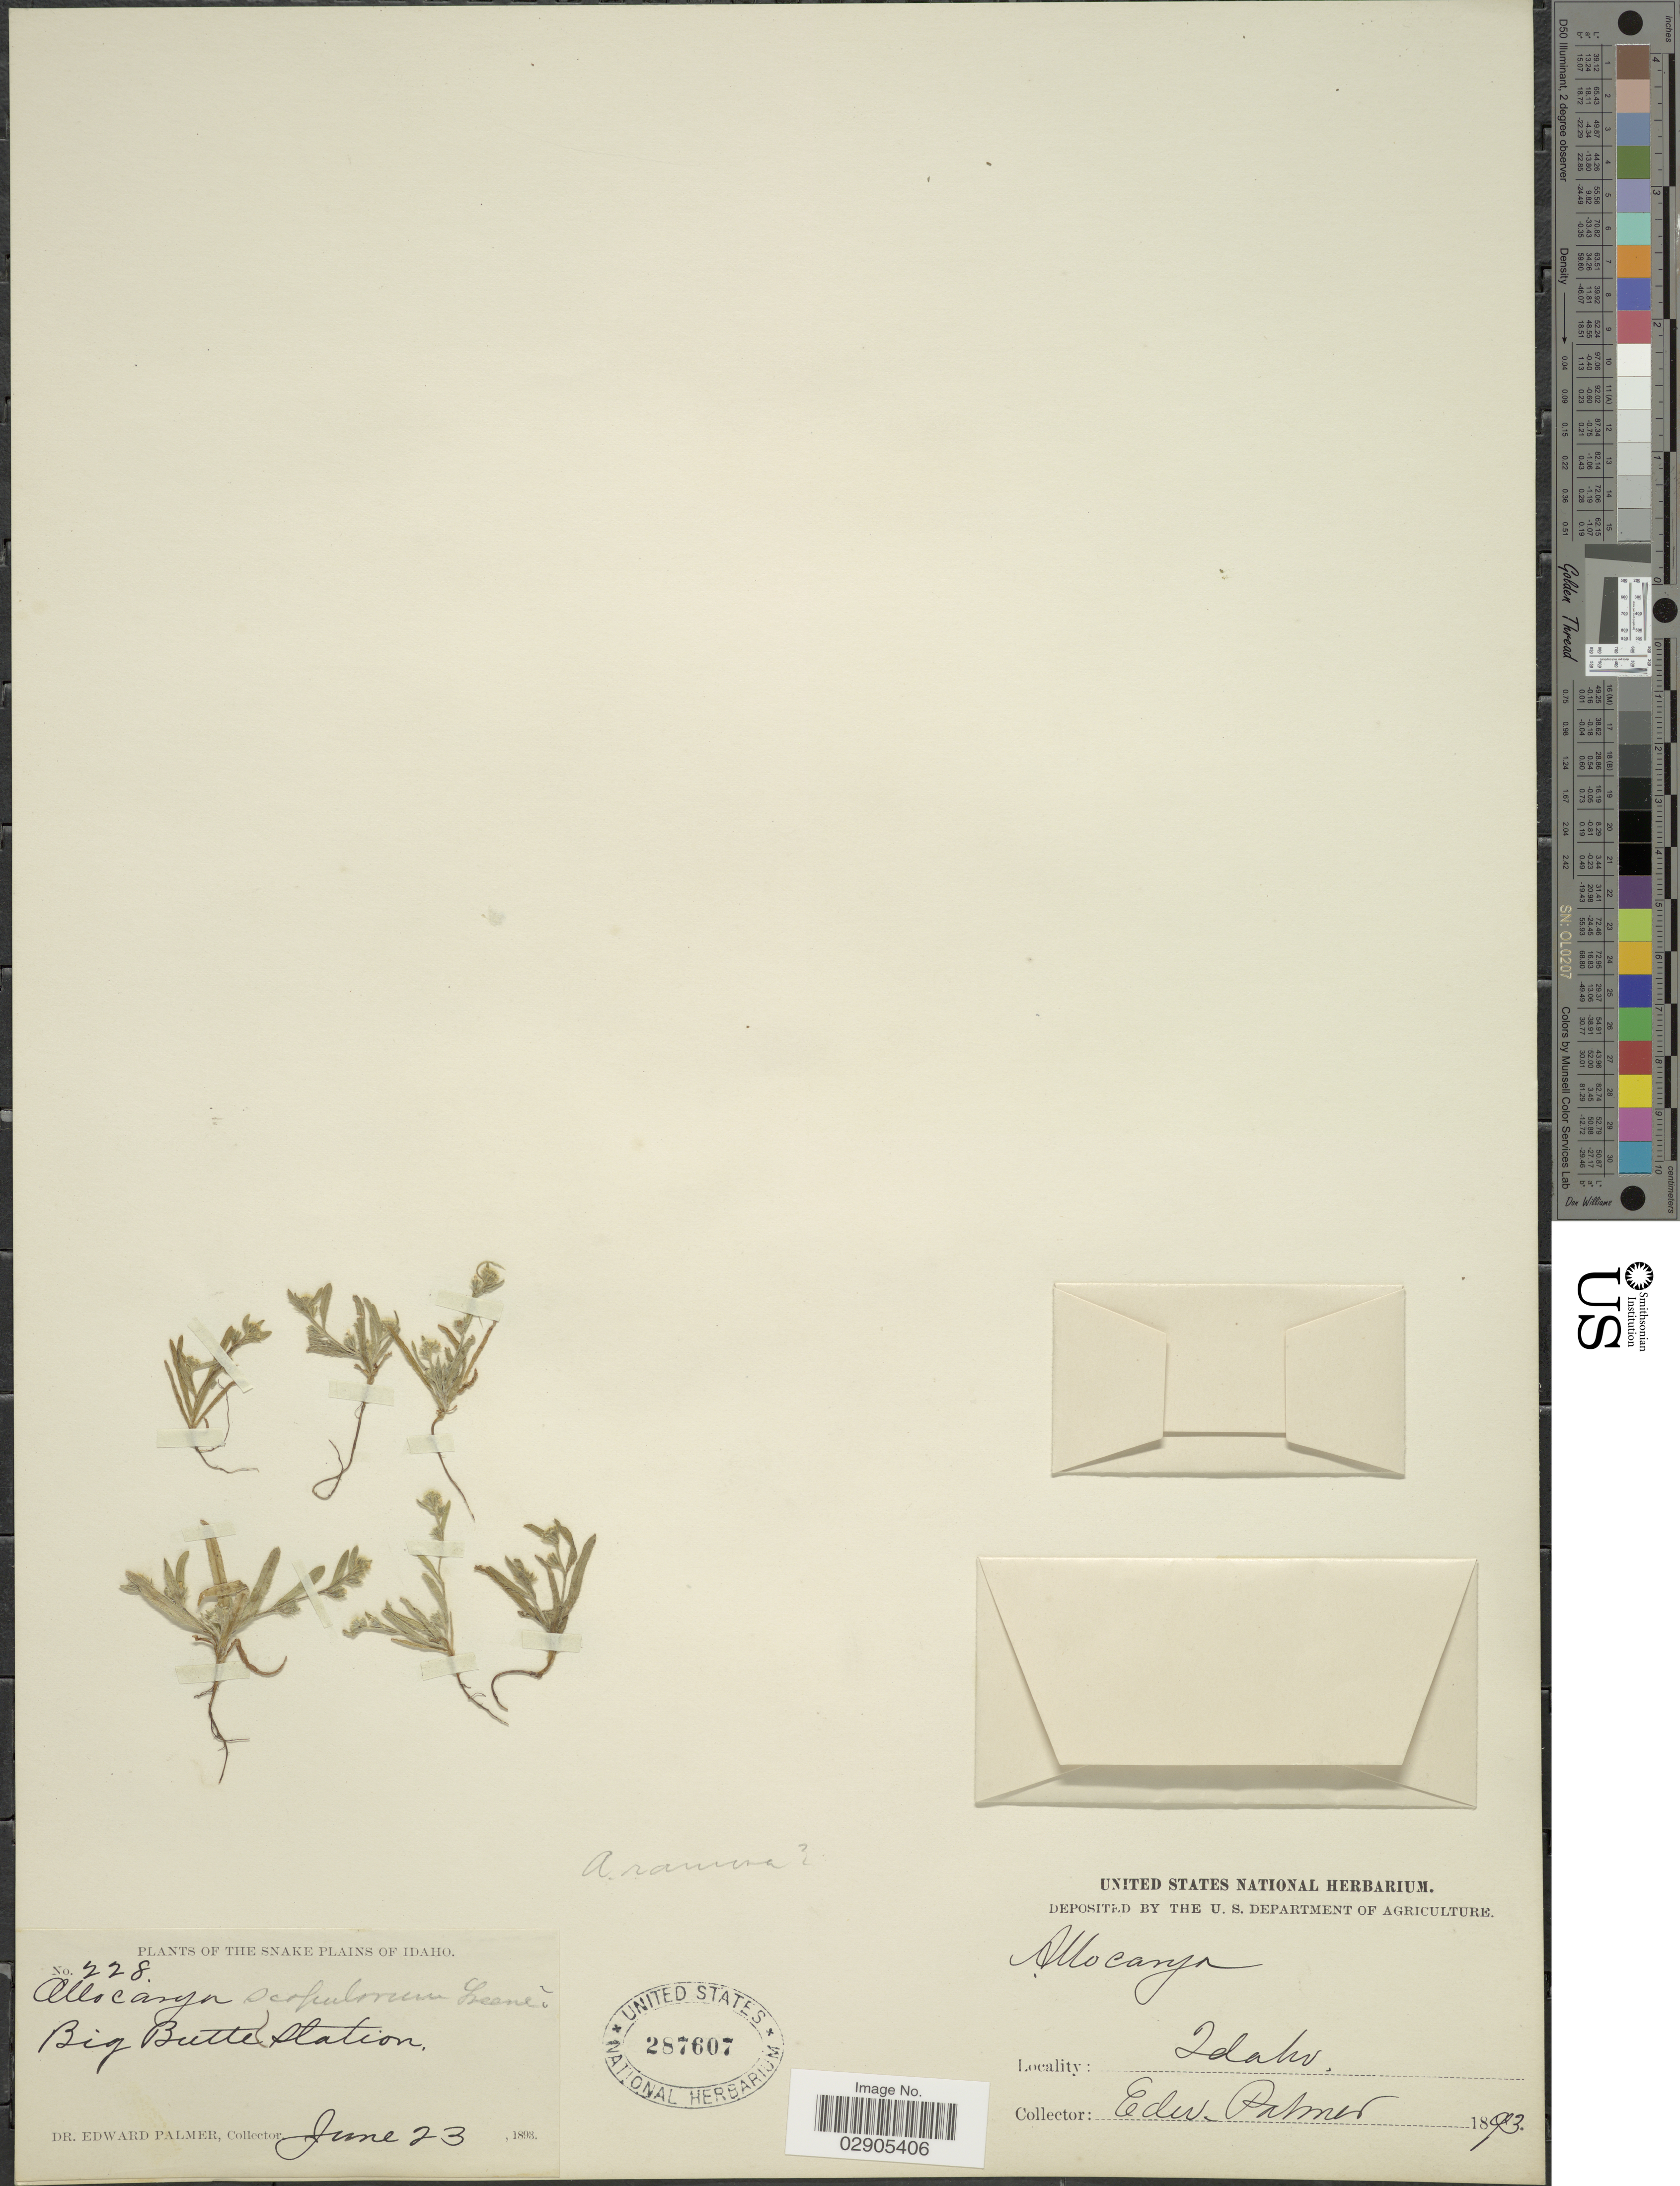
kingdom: Plantae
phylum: Tracheophyta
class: Magnoliopsida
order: Boraginales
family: Boraginaceae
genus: Allocarya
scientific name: Allocarya ramosa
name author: Piper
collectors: E. Palmer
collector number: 228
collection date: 1893-06-23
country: United States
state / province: Idaho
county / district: Butte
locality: Big Butte Station.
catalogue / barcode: US 287607